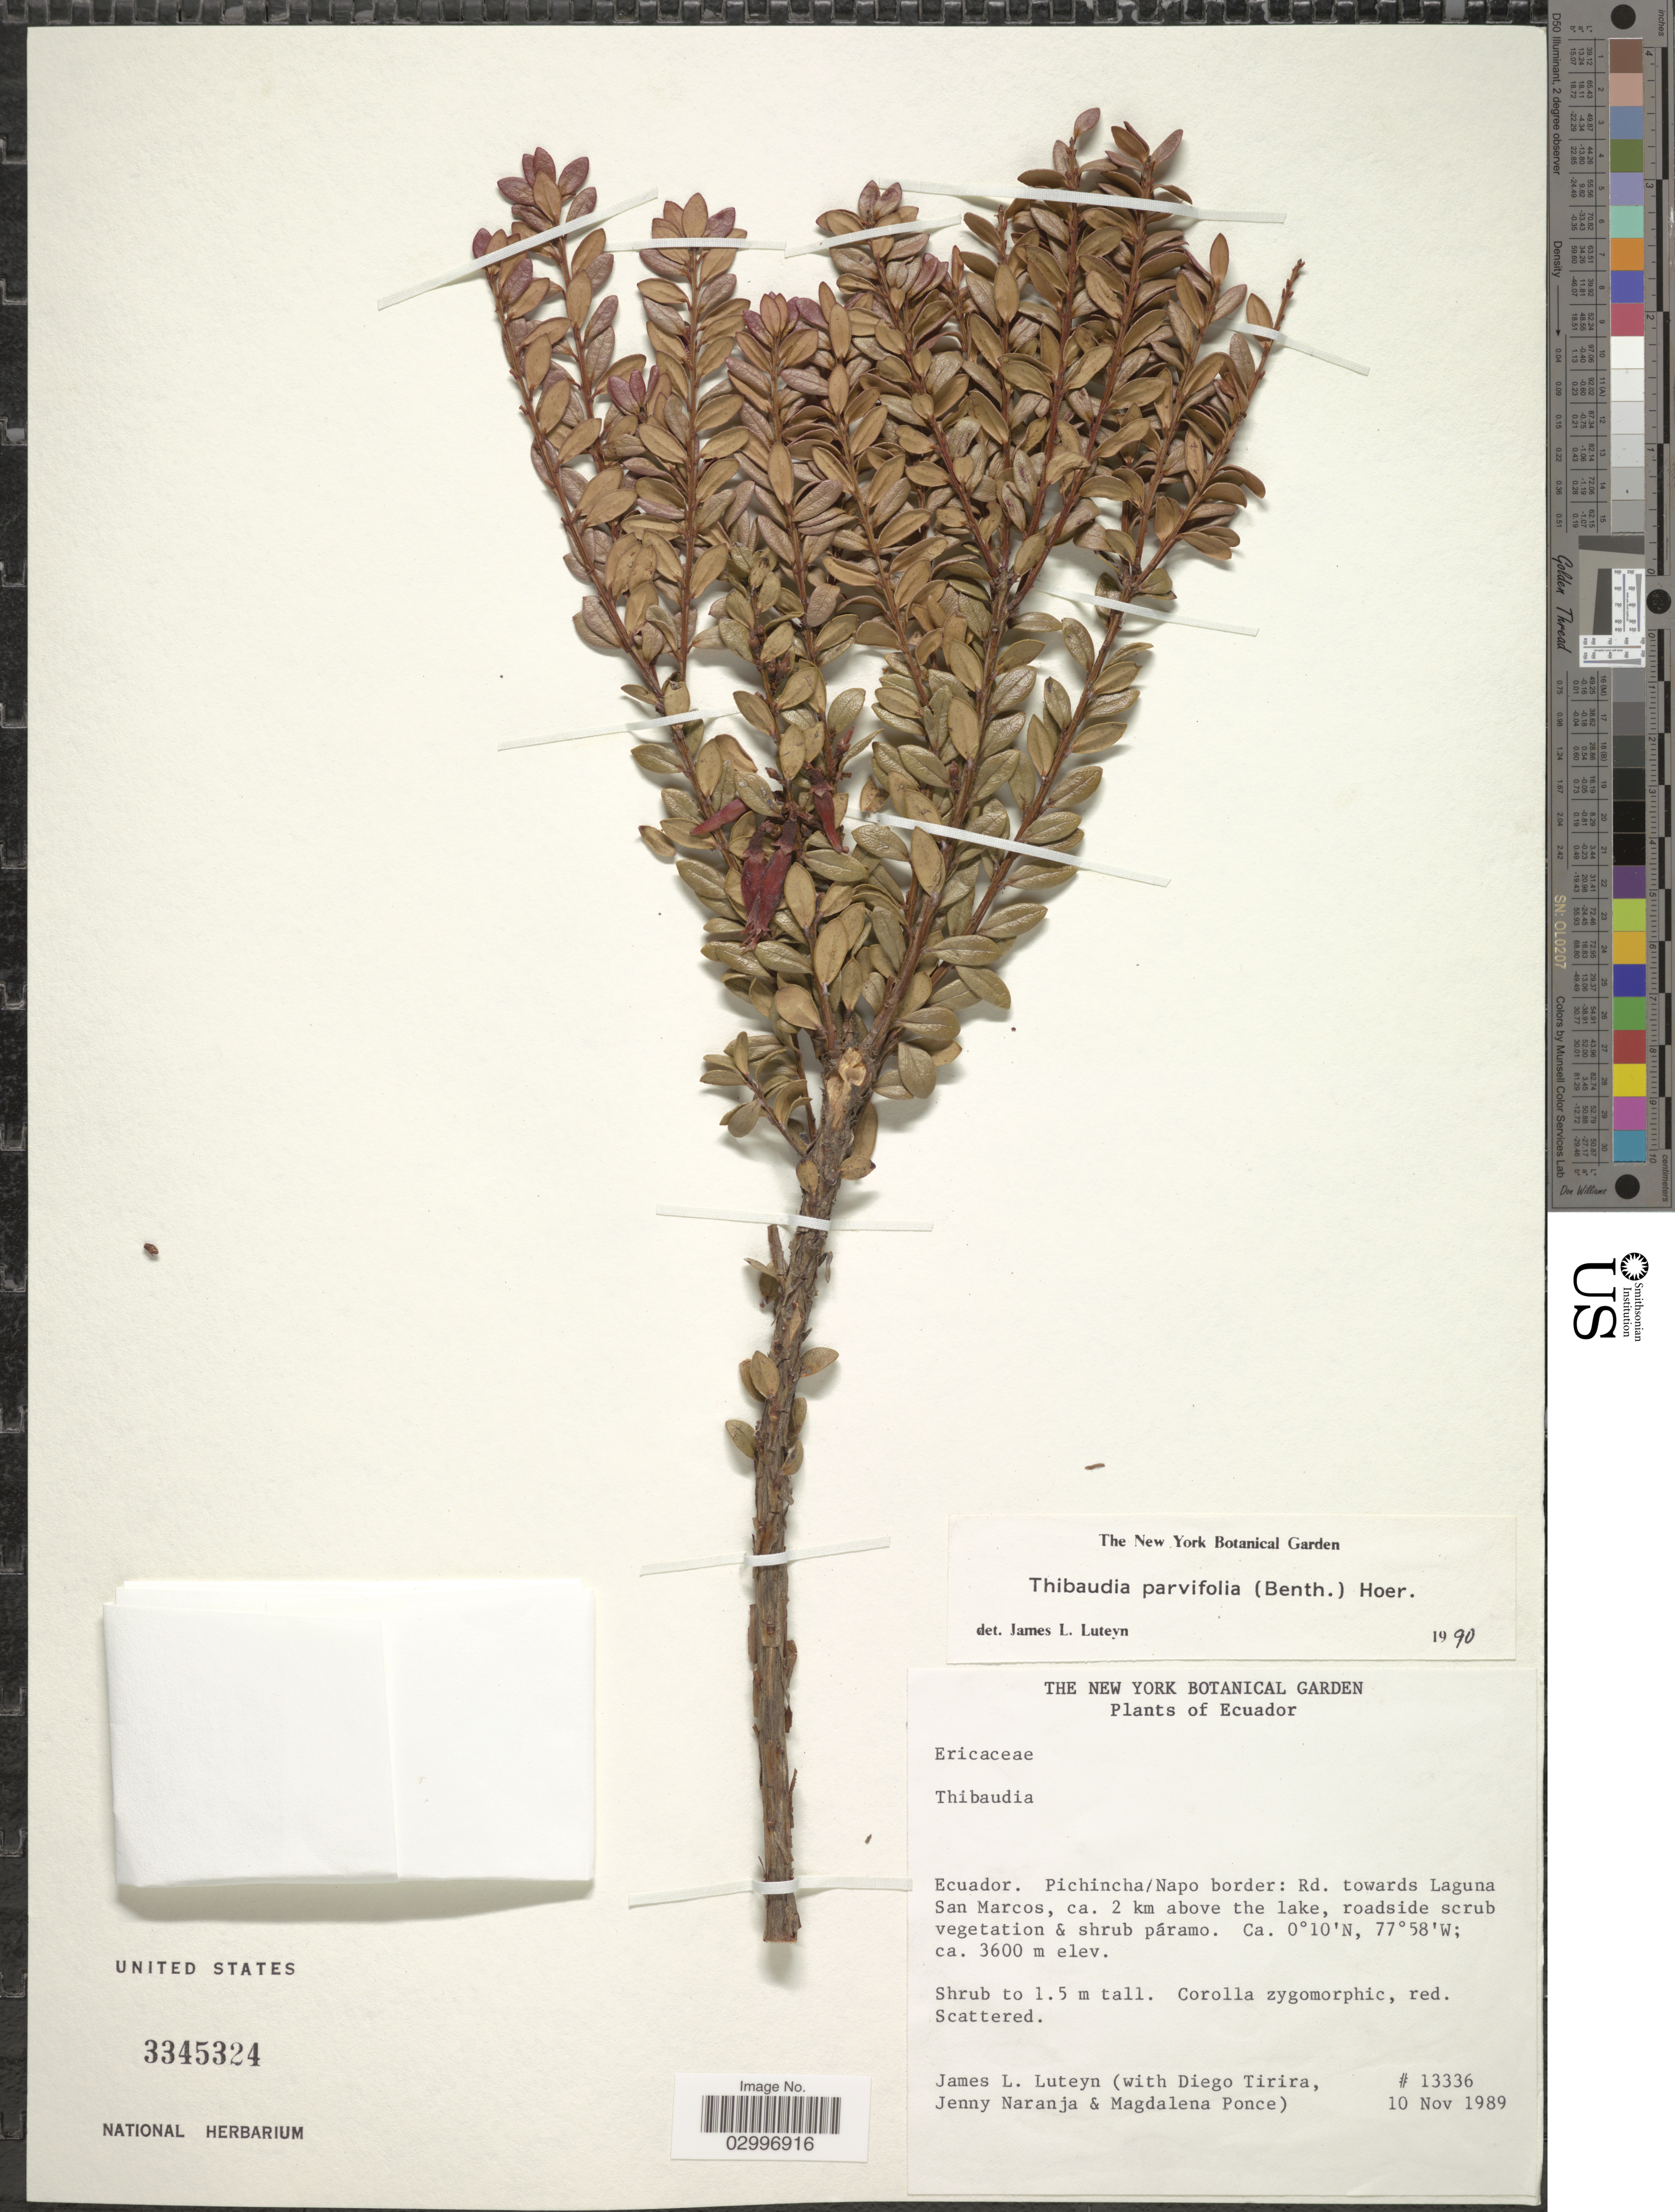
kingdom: Plantae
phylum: Tracheophyta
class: Magnoliopsida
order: Ericales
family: Ericaceae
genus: Thibaudia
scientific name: Thibaudia parvifolia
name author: (Benth.) Hoerold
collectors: J. Luteyn, D. Tirira, J. Naranja & M. Ponce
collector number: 13336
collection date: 1989-11-10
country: Ecuador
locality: Pichincha/Napo border: Rd. towards Laguna San Marcos, ca. 2 km above the lake.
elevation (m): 3600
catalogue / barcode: US 3345324